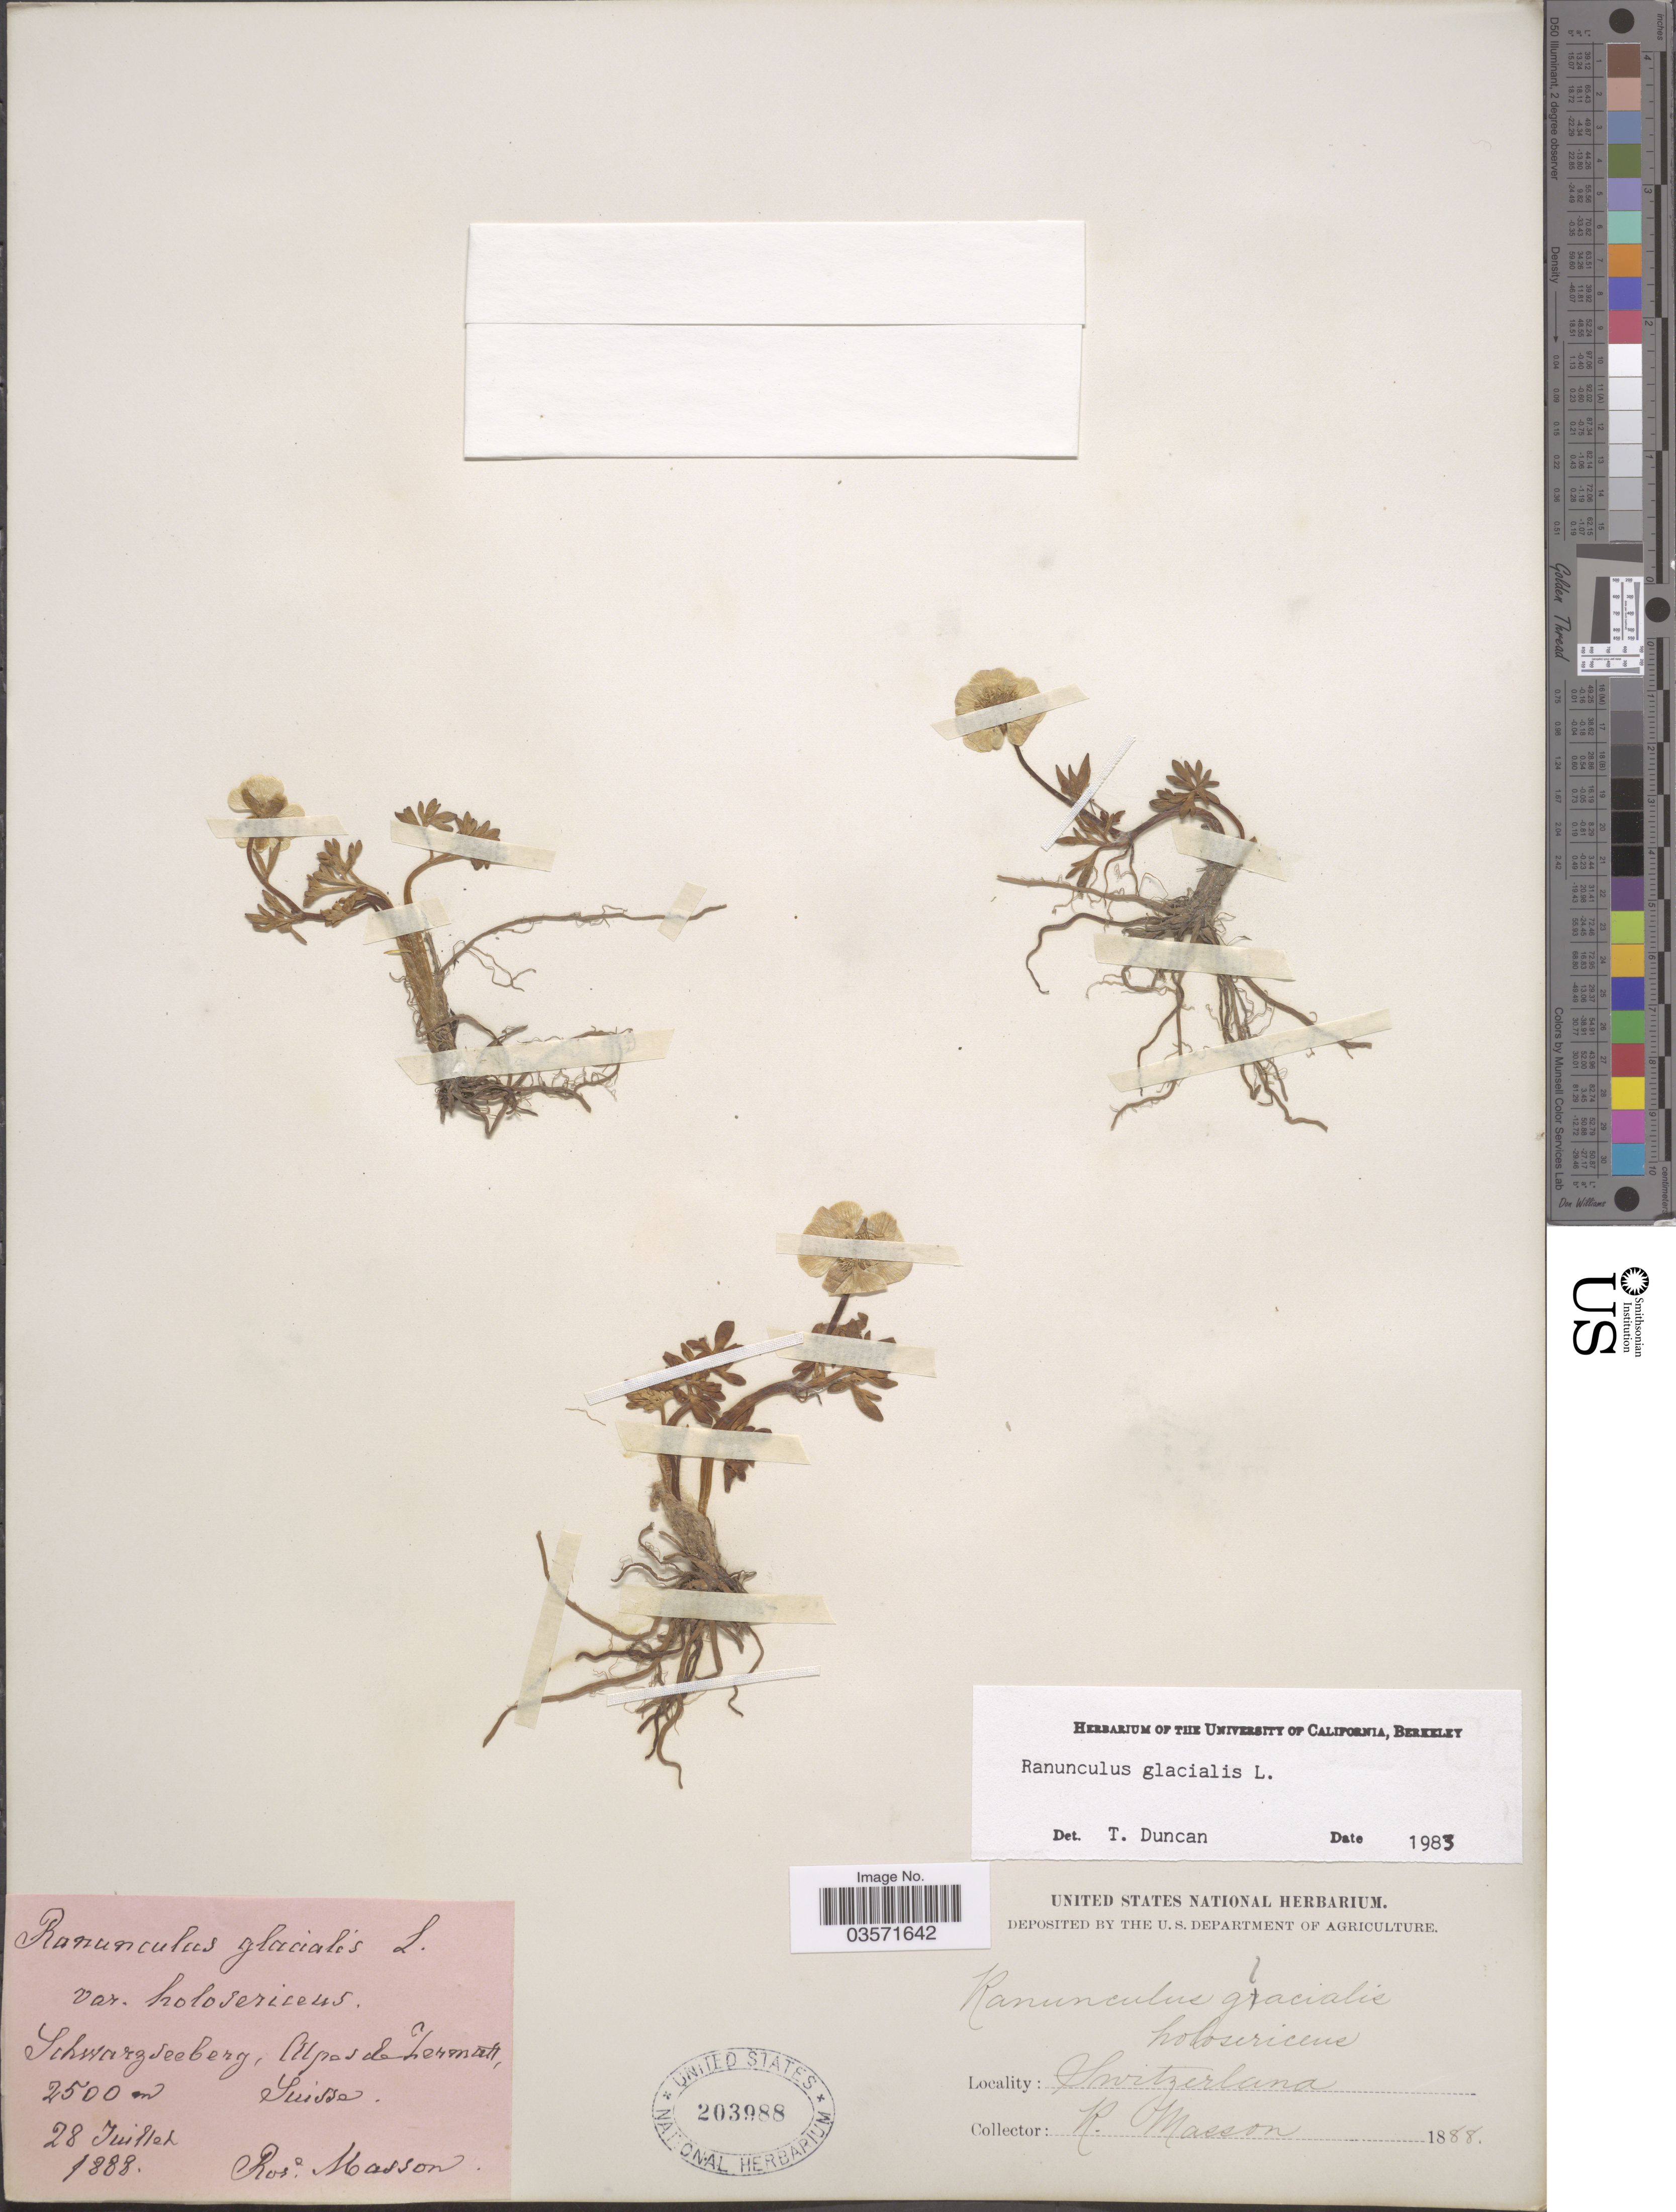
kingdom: Plantae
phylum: Tracheophyta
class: Magnoliopsida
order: Ranunculales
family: Ranunculaceae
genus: Ranunculus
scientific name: Ranunculus glacialis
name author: L.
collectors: R. Masson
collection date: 1888-07-28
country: Switzerland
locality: Schwarzseeberg, Alpes de Zermatt, Suisse.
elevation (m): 2500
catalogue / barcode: US 203988